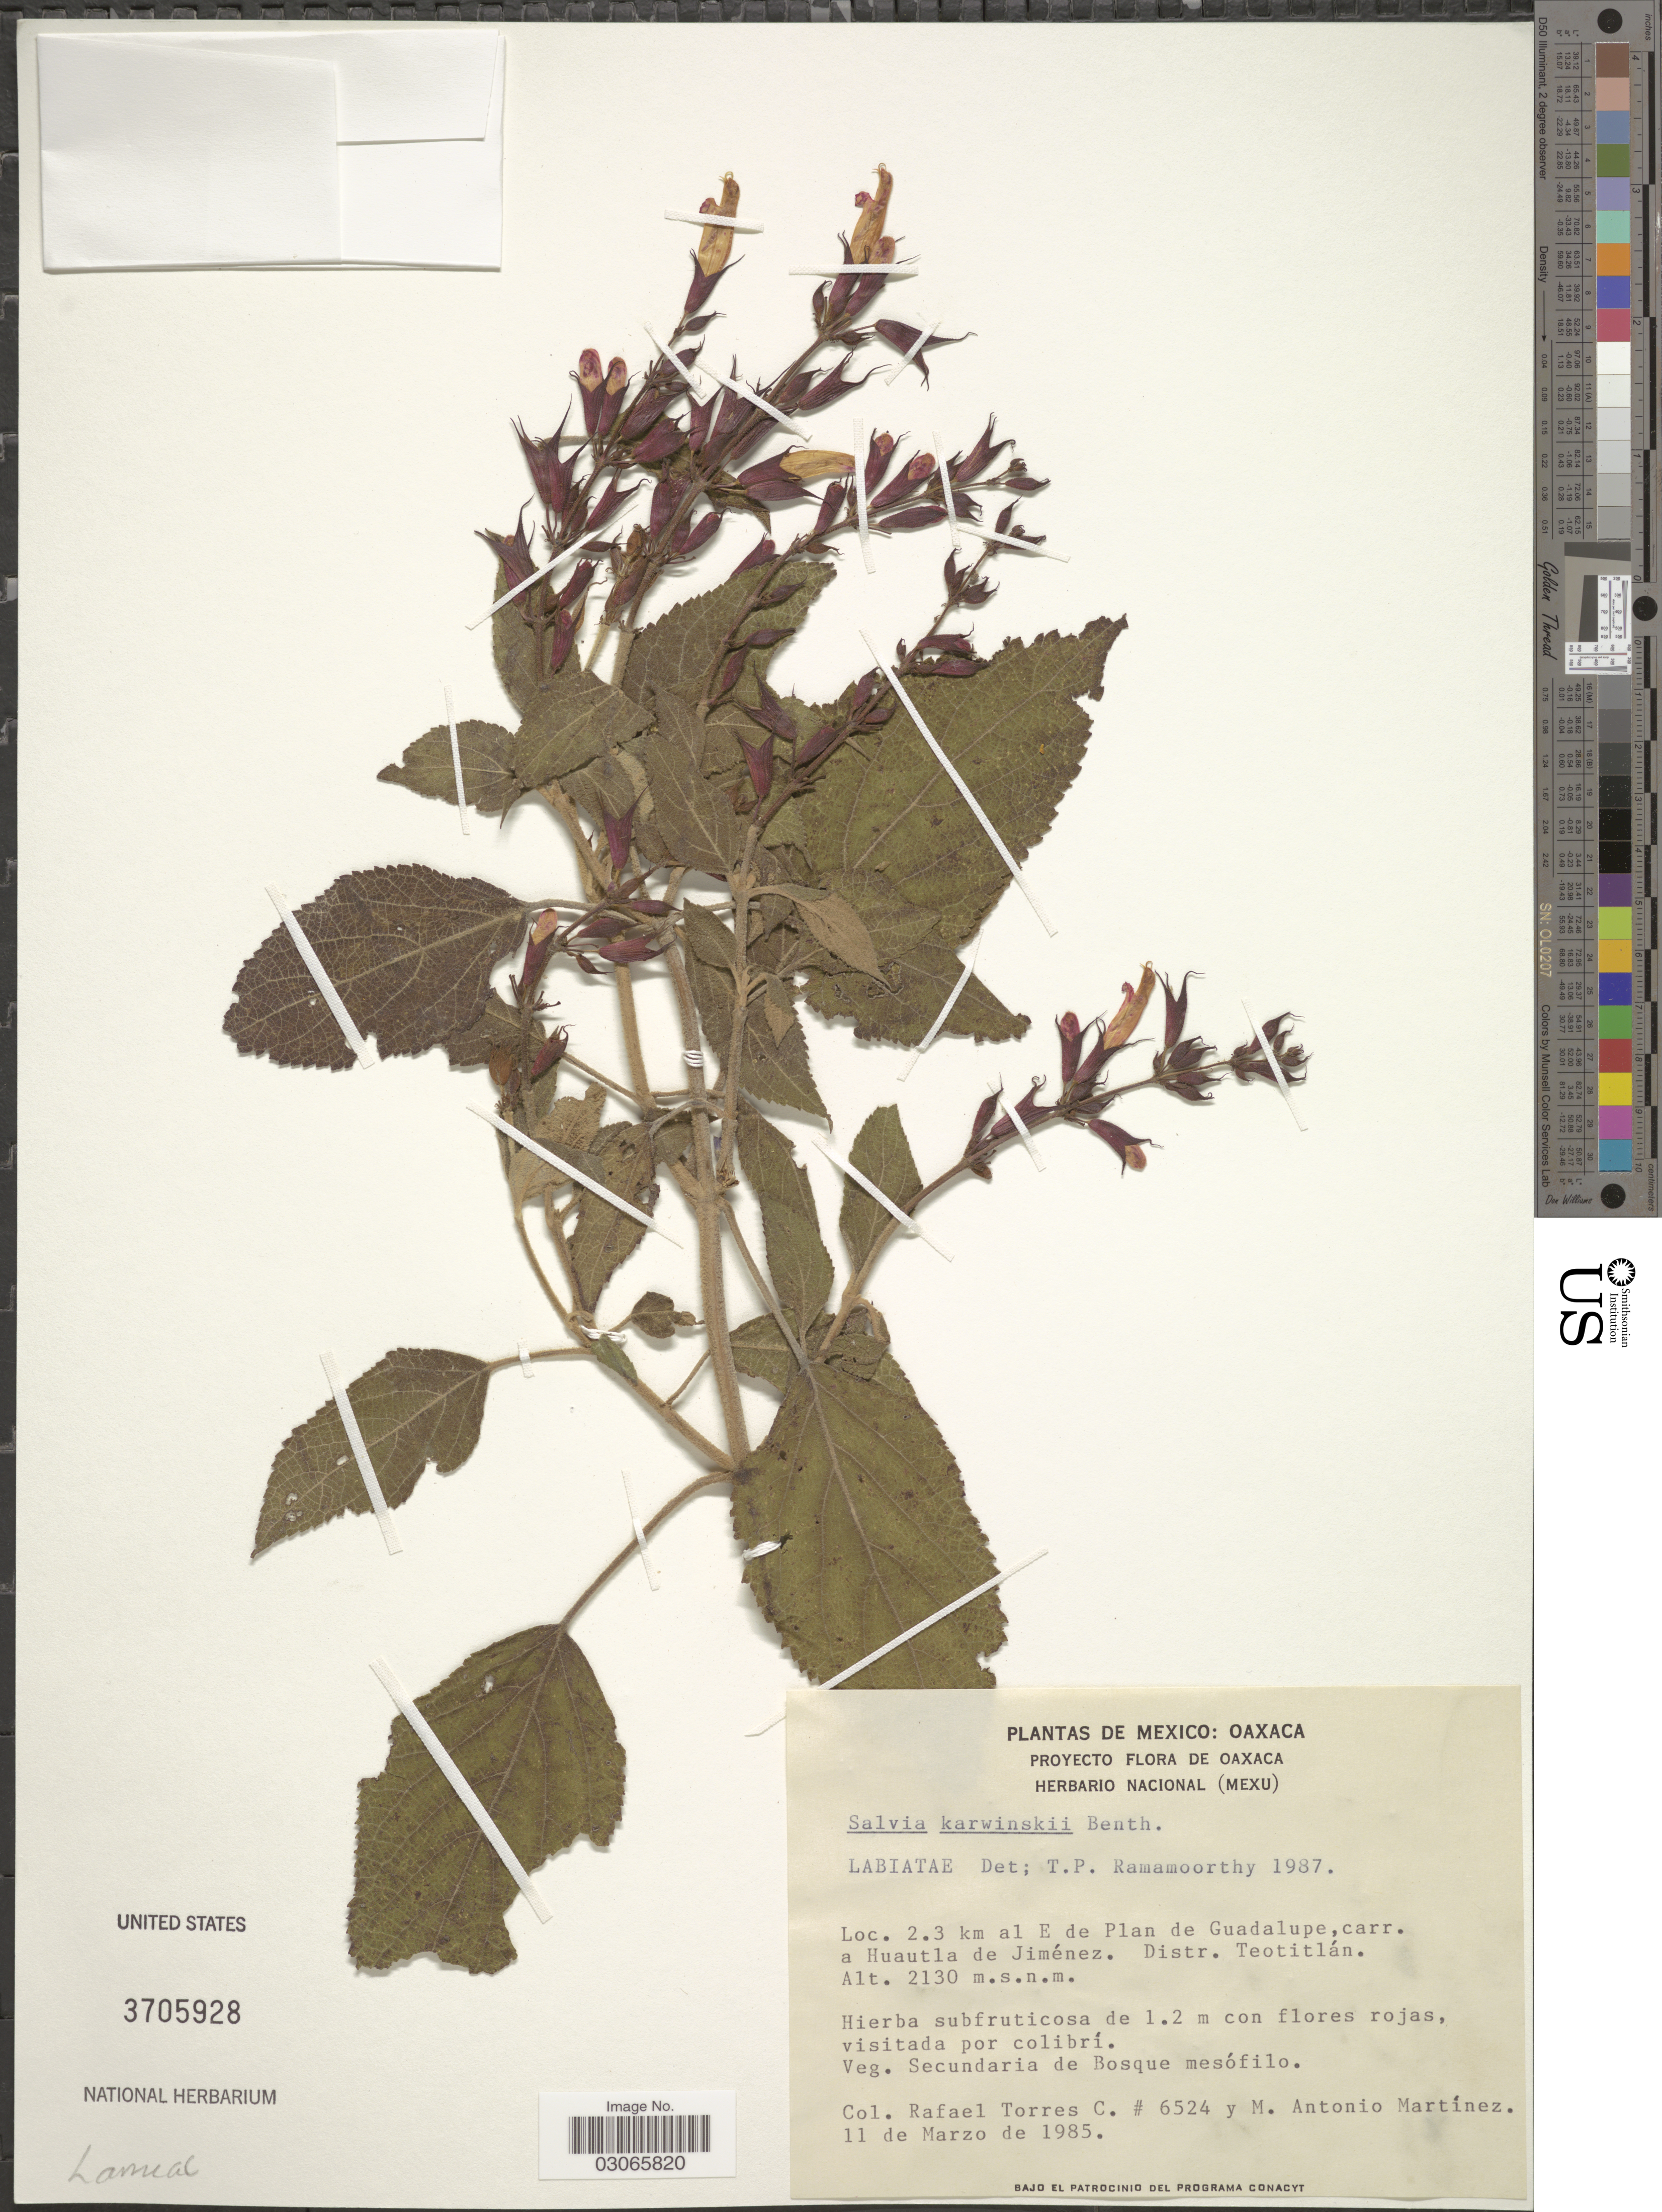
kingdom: Plantae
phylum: Tracheophyta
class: Magnoliopsida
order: Lamiales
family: Lamiaceae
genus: Salvia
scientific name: Salvia karwinskii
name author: Benth.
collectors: R. Torres C. & M. A. Martinez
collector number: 6524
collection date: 1985-03-11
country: Mexico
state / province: Oaxaca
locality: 2.3 km al E de Plan de Guadalupe, carr. a Huautla de Jiménez. Distr. Teotitlán.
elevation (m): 2130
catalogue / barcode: US 3705928